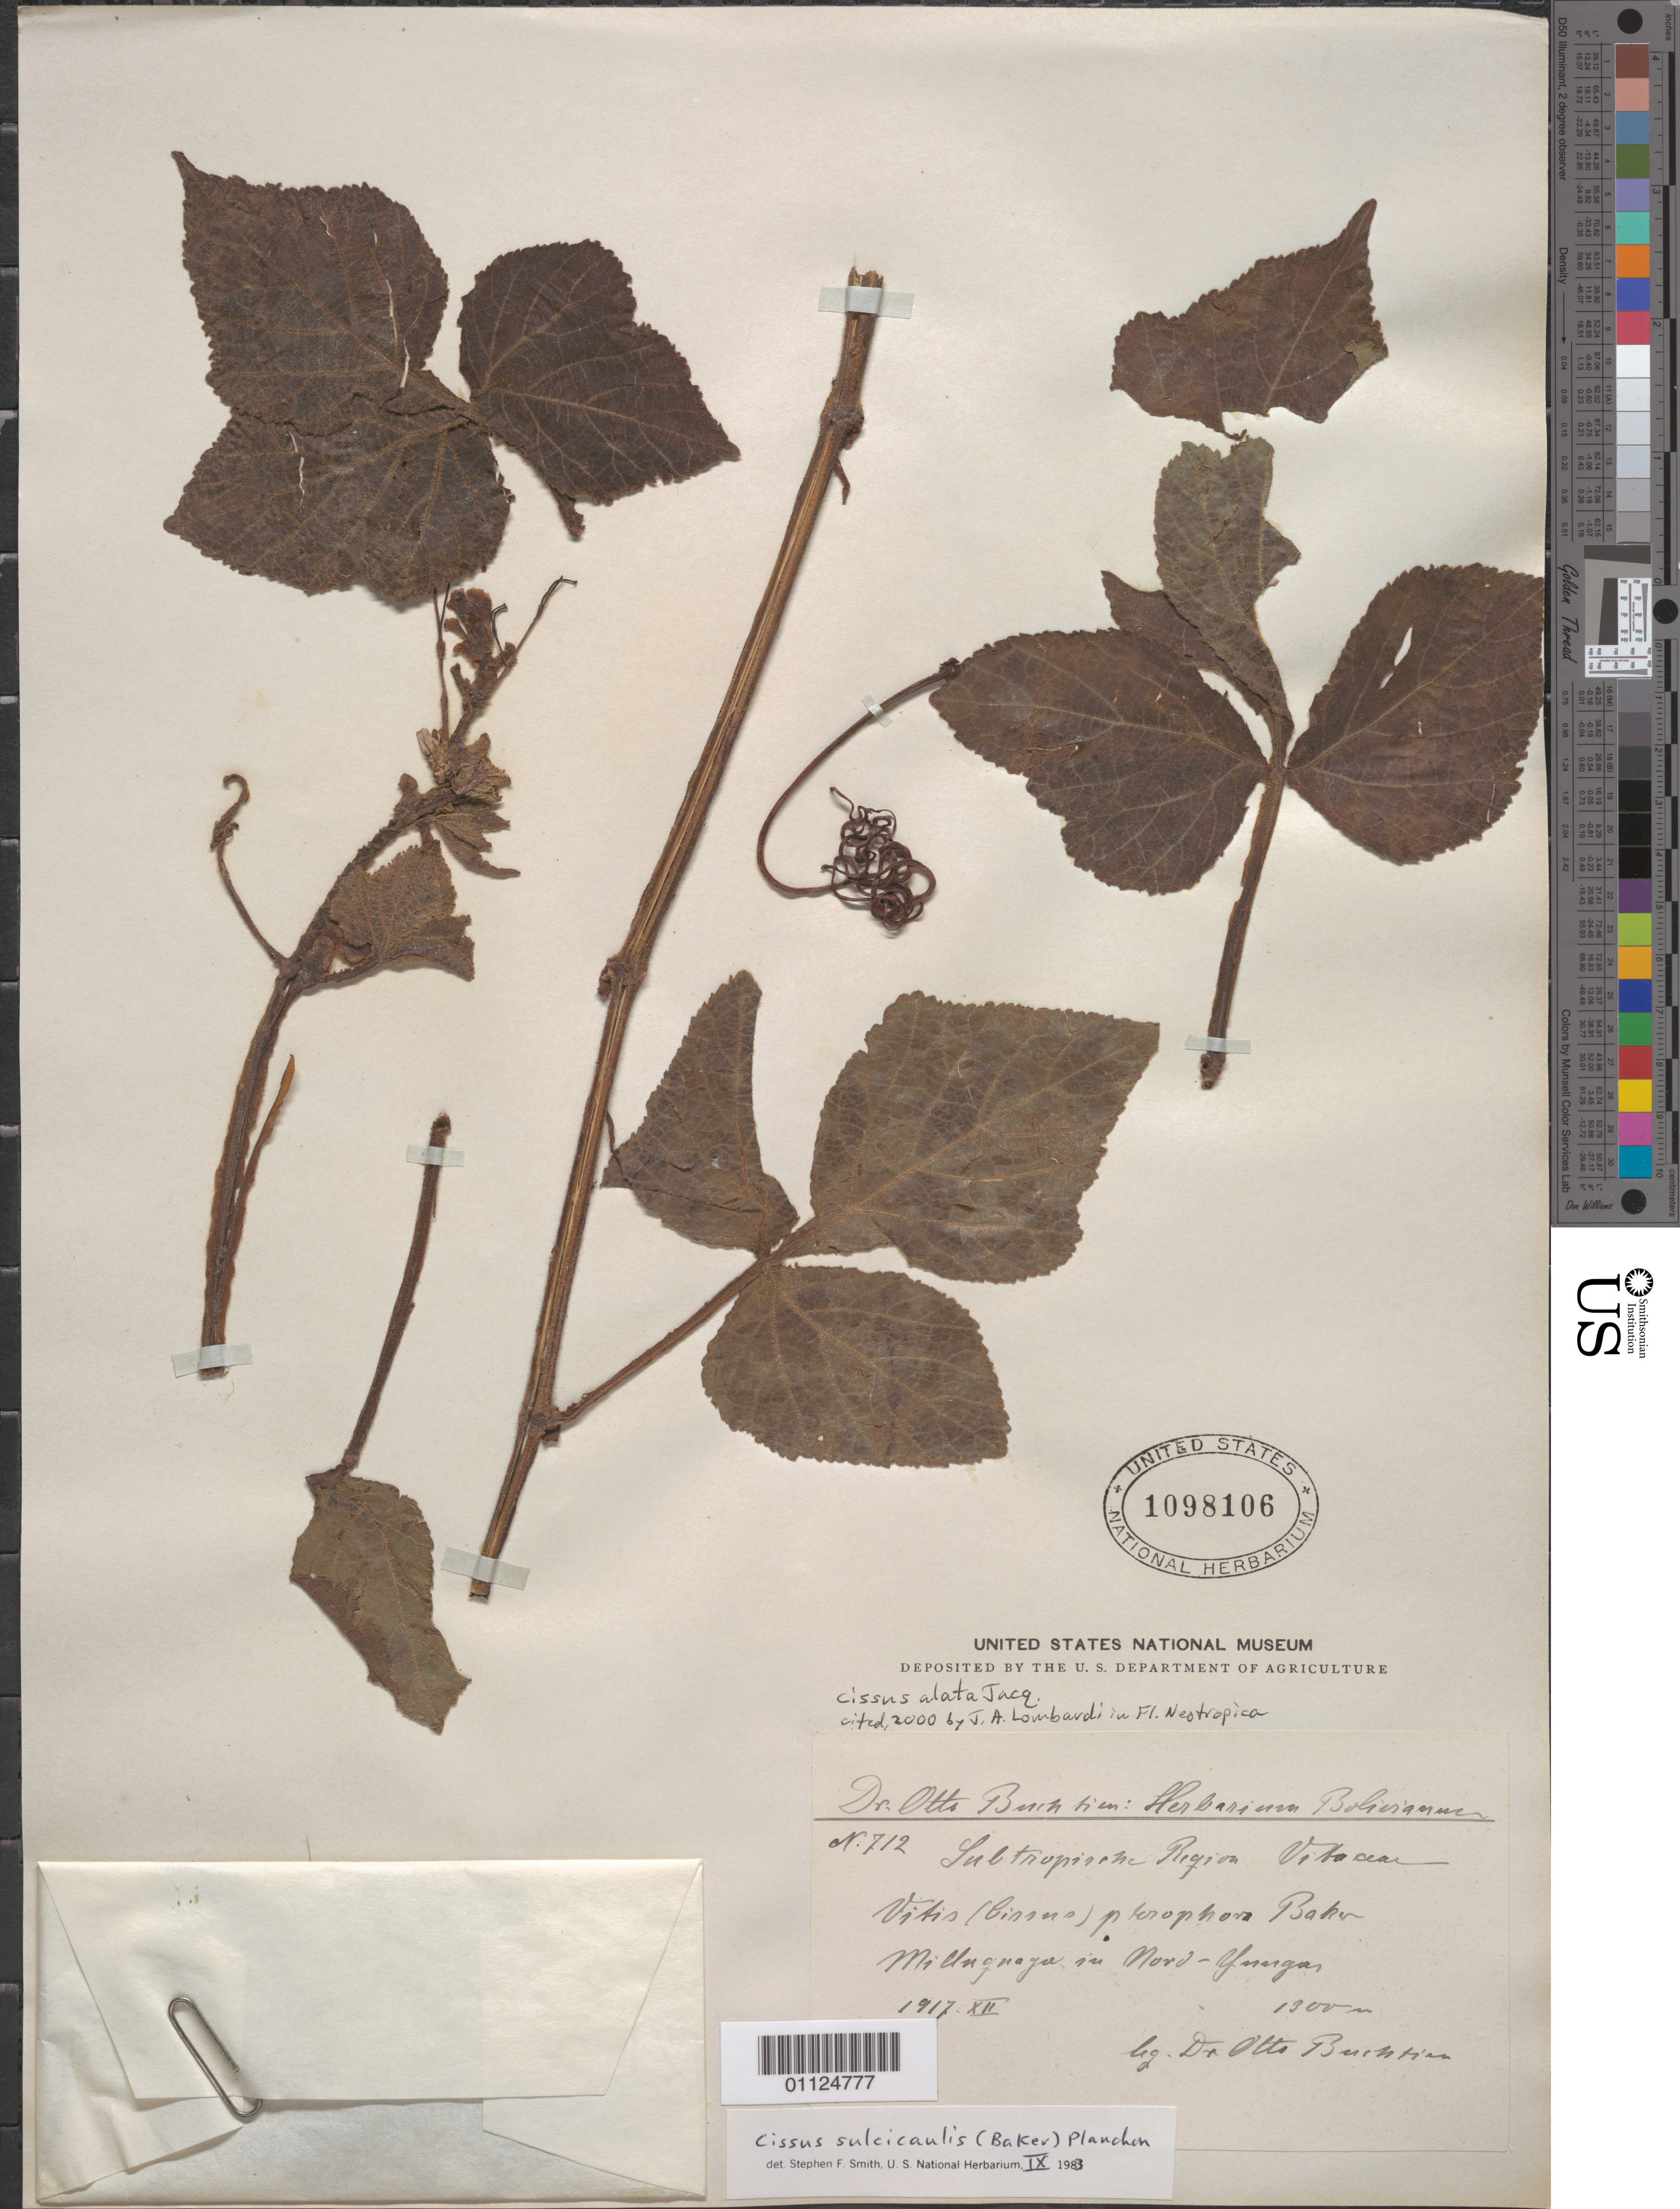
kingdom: Plantae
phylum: Tracheophyta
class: Magnoliopsida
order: Vitales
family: Vitaceae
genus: Cissus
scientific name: Cissus alata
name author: Jacq.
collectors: O. Buchtien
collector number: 712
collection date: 1917-12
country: Bolivia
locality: N Yungas.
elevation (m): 1900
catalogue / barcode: US 1098106